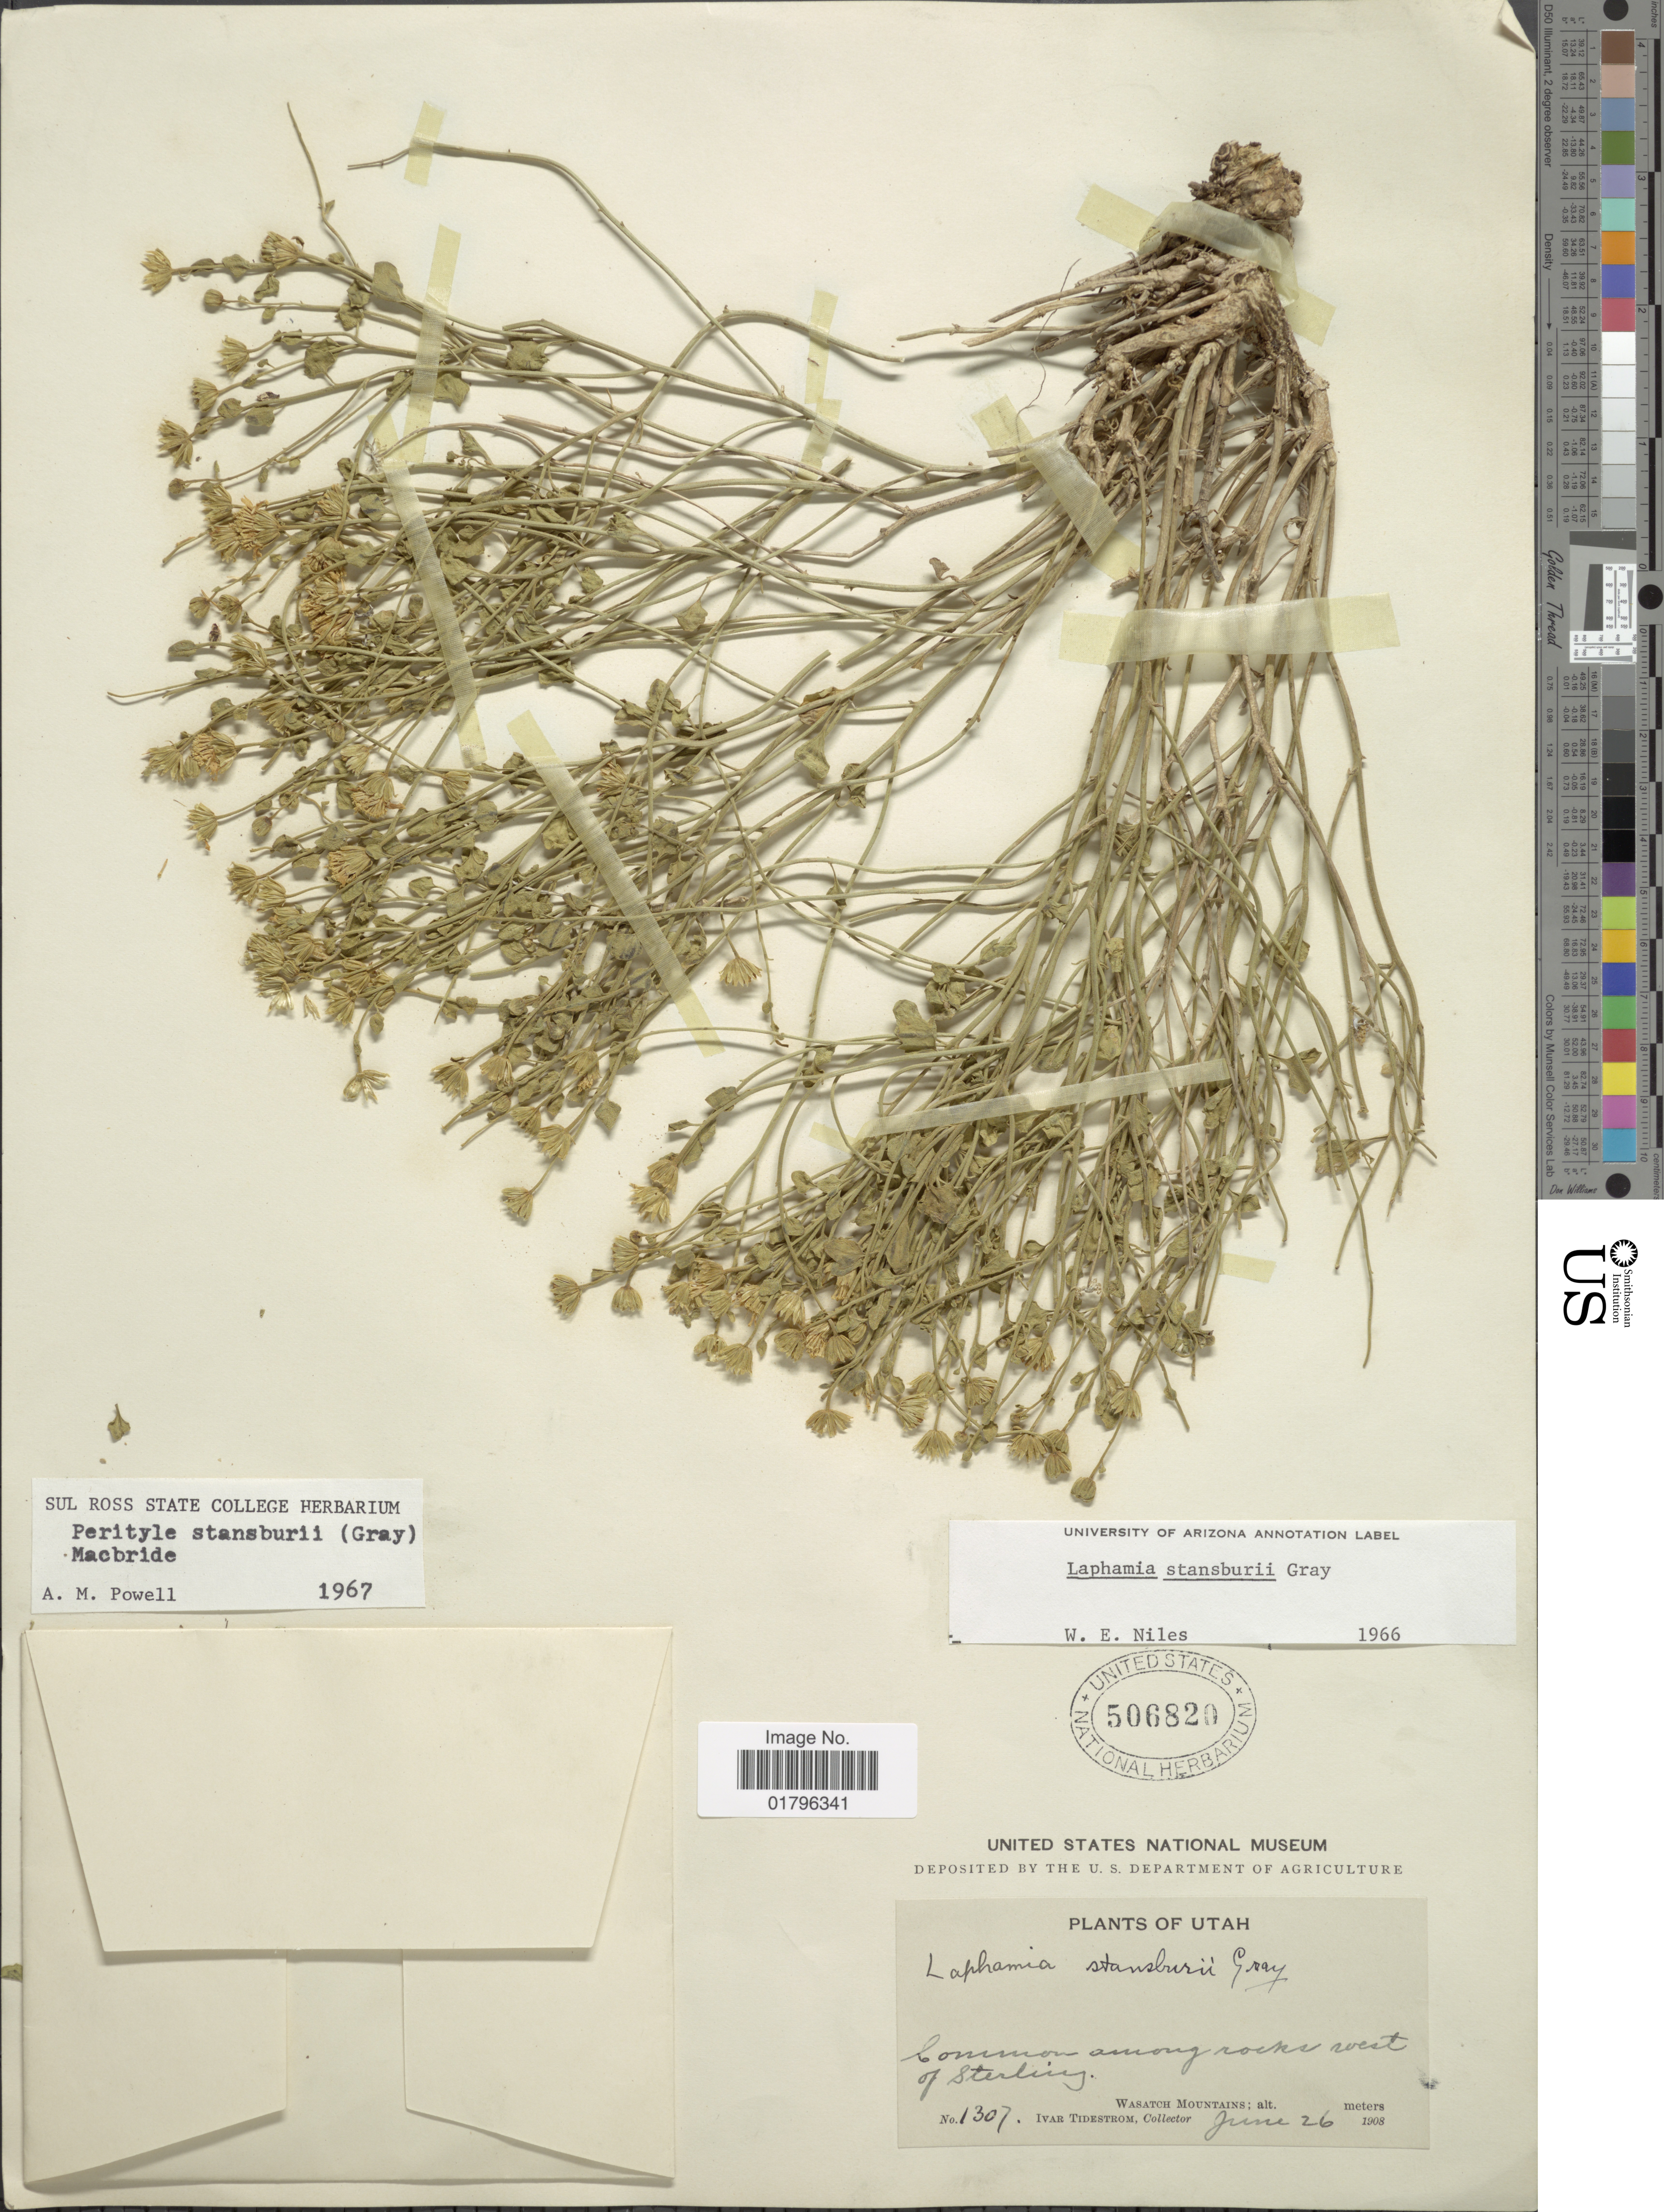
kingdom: Plantae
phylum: Tracheophyta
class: Magnoliopsida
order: Asterales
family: Asteraceae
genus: Perityle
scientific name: Perityle stansburyi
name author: (A. Gray) J.F. Macbr.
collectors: I. F. Tidestrom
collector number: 1307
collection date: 1908-06-26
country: United States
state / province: Utah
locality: Wasatch Mountains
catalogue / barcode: US 506820